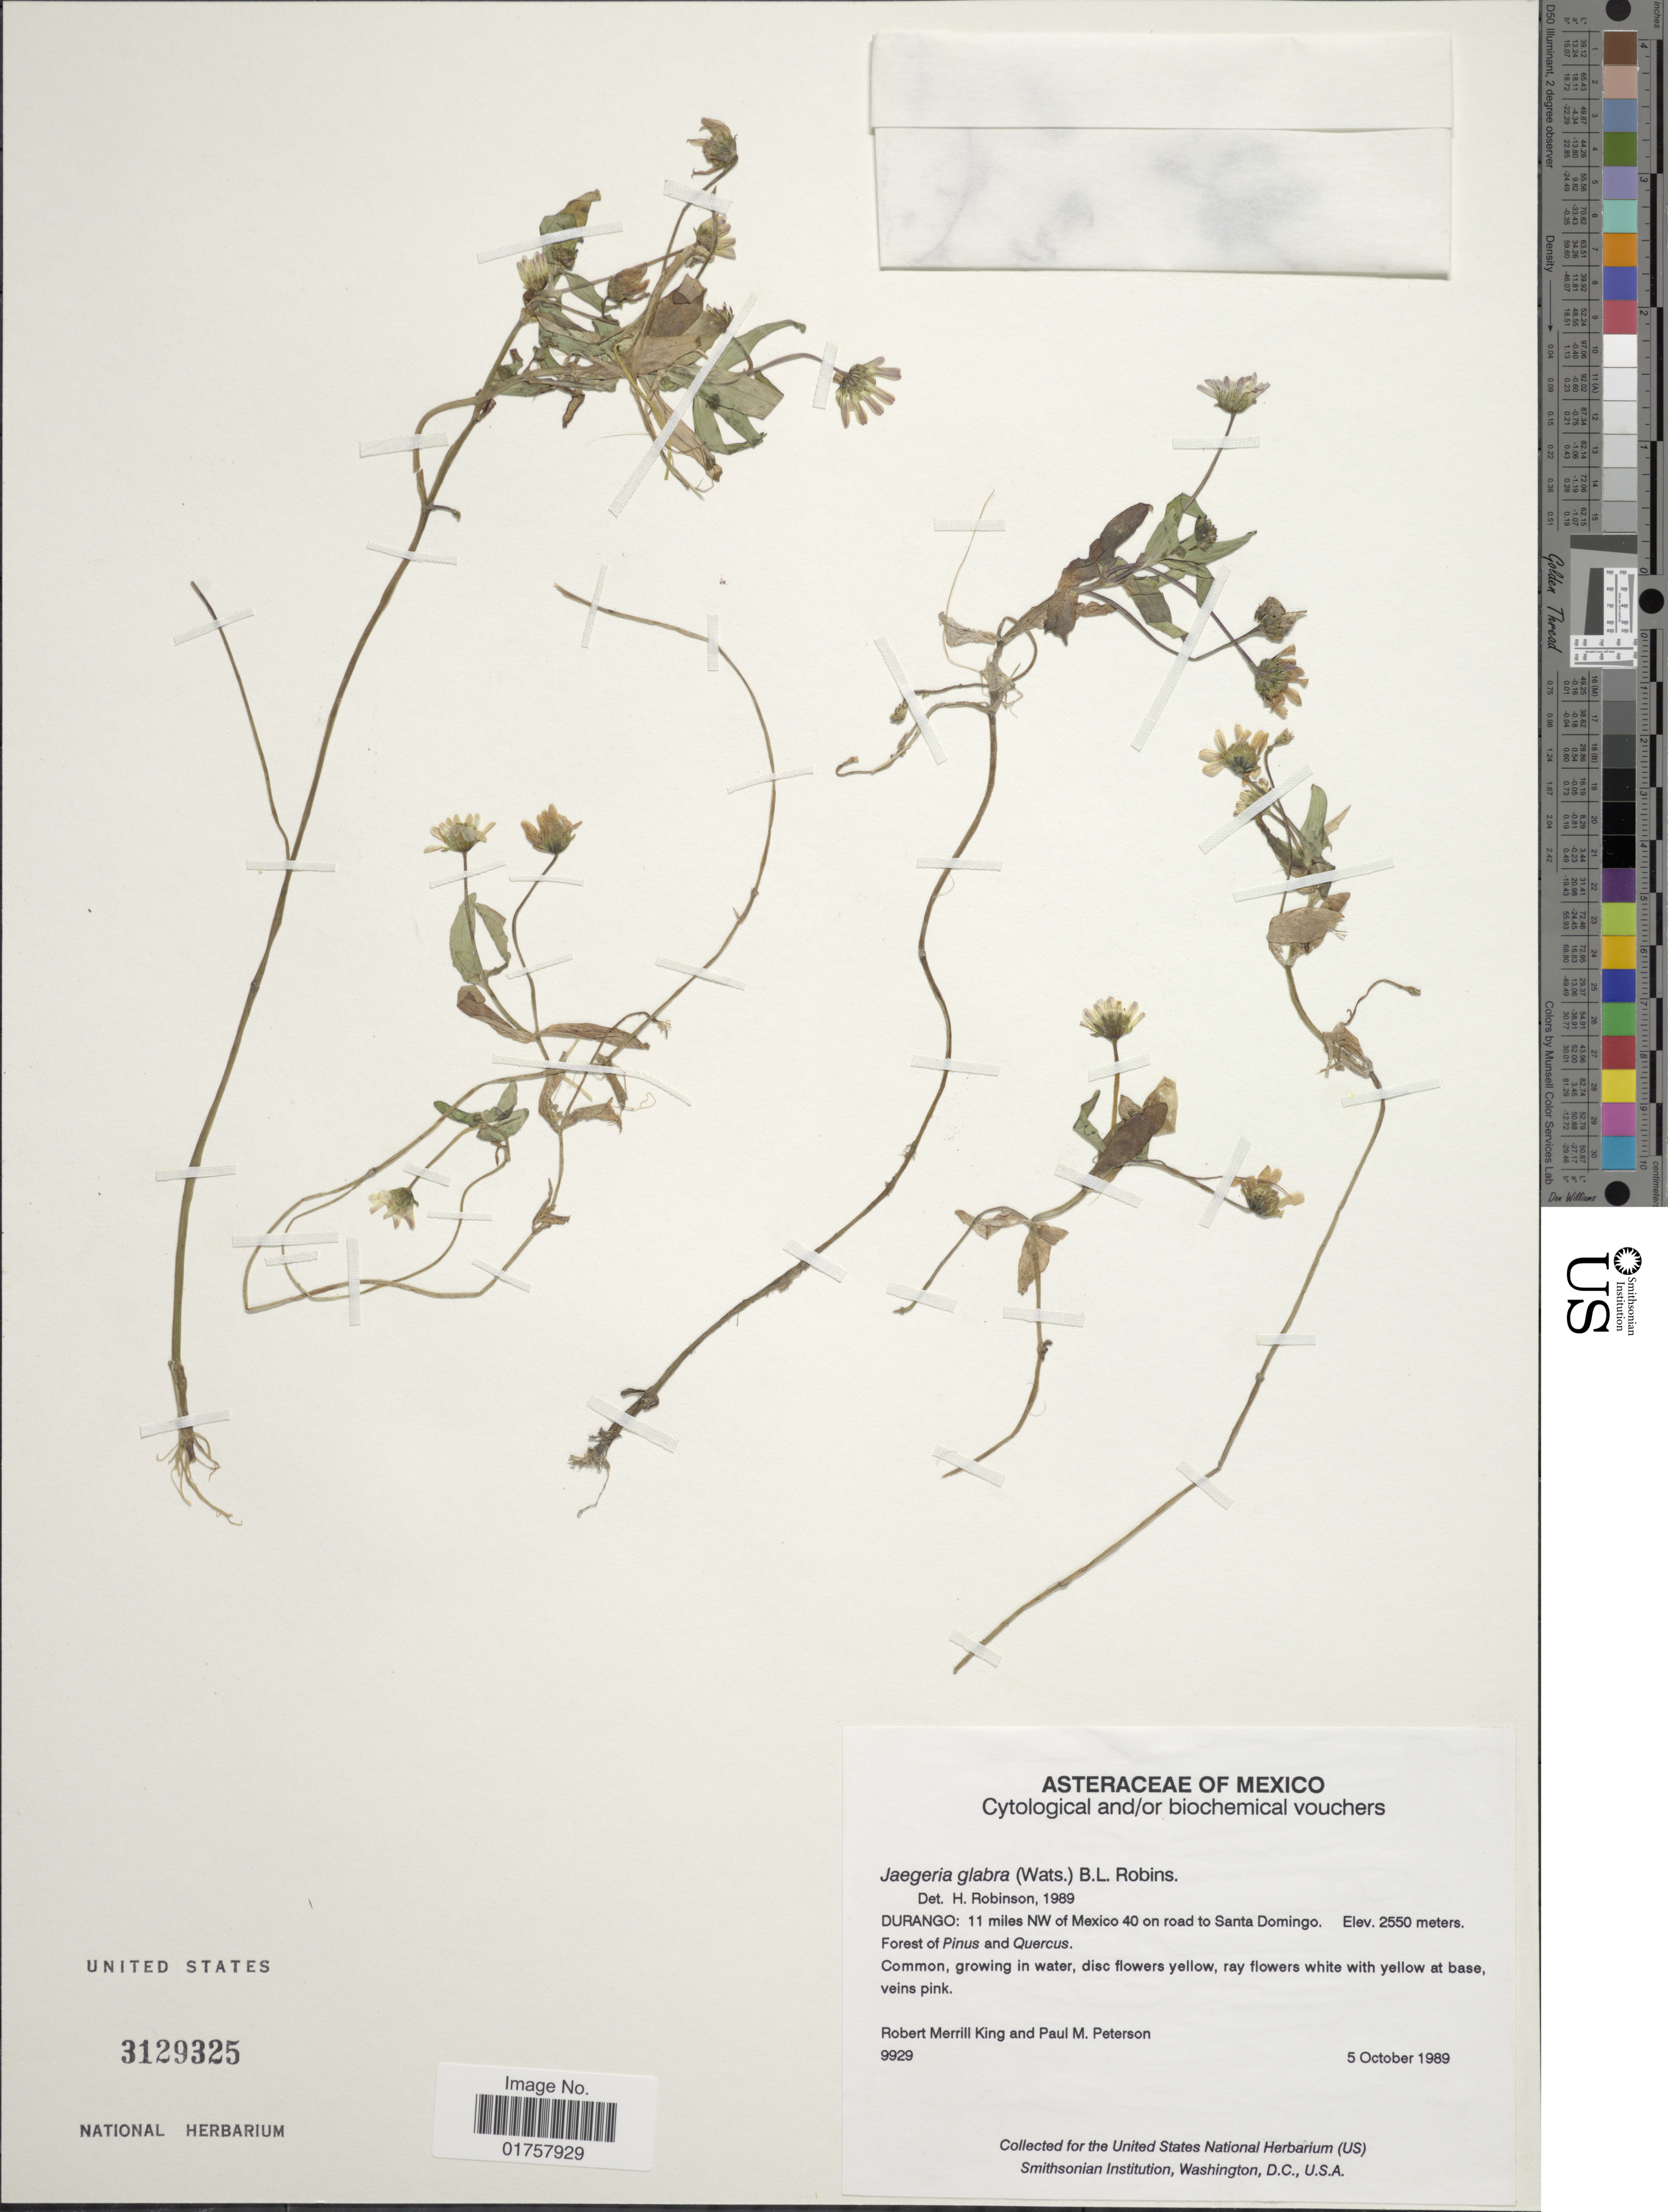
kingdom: Plantae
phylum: Tracheophyta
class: Magnoliopsida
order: Asterales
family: Asteraceae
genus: Jaegeria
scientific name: Jaegeria glabra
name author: (S. Watson) B.L. Rob.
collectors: R. M. King & P. M. Peterson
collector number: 9929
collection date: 1989-10-05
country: Mexico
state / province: Durango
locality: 11 miles NW of Mexico 40 on road to Santa Domingo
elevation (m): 2550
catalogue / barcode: US 3129325